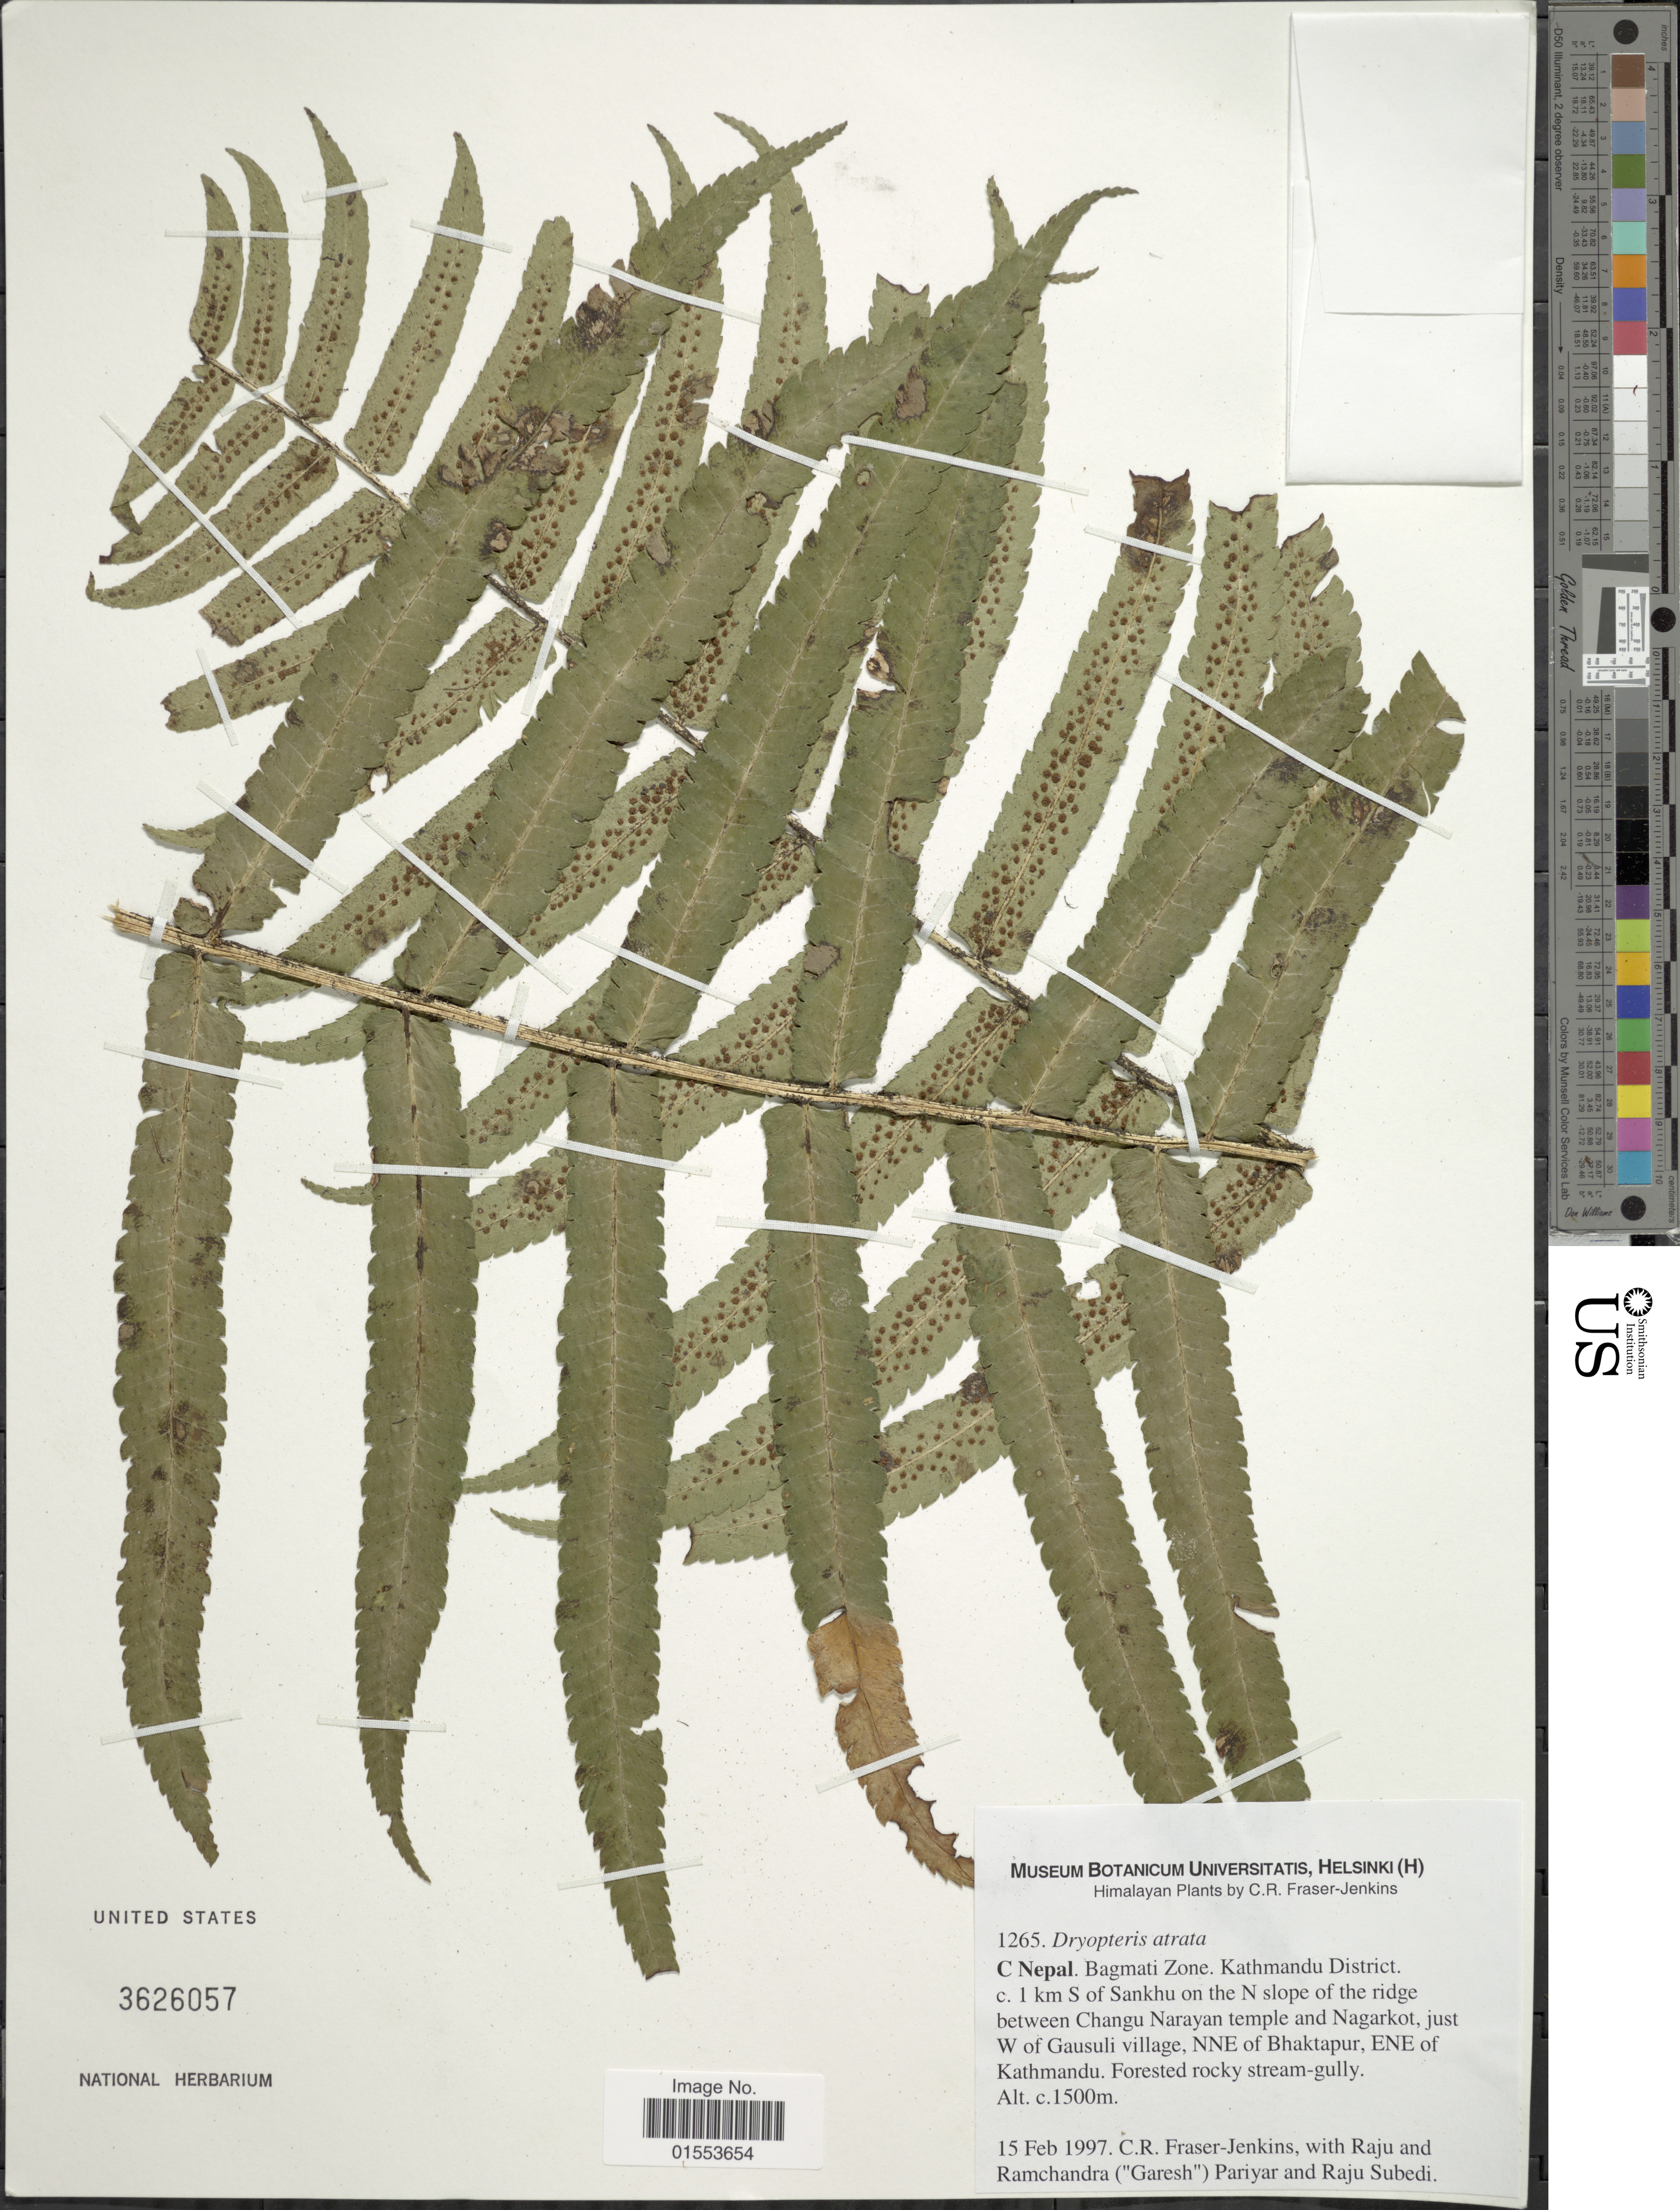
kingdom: Plantae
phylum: Tracheophyta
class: Polypodiopsida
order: Polypodiales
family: Dryopteridaceae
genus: Dryopteris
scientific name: Dryopteris atrata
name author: (Wall. ex Kunze) Ching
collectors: C. R. Fraser-Jenkins, R. Pariyar, G. Pariyar & R. Subedi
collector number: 1265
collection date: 1997-02-15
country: Nepal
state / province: Bagmati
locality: Himalayan. C. Nepal. Bagmati zone, Kathmandu District c. 1km S of Sankhu on the N slope of the ridge between Changu Narayan temple and Nagarkot, just W of Gausuli village, NNE of Bhaktapur, ENE of Kathmandu.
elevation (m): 1500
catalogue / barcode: US 3626057